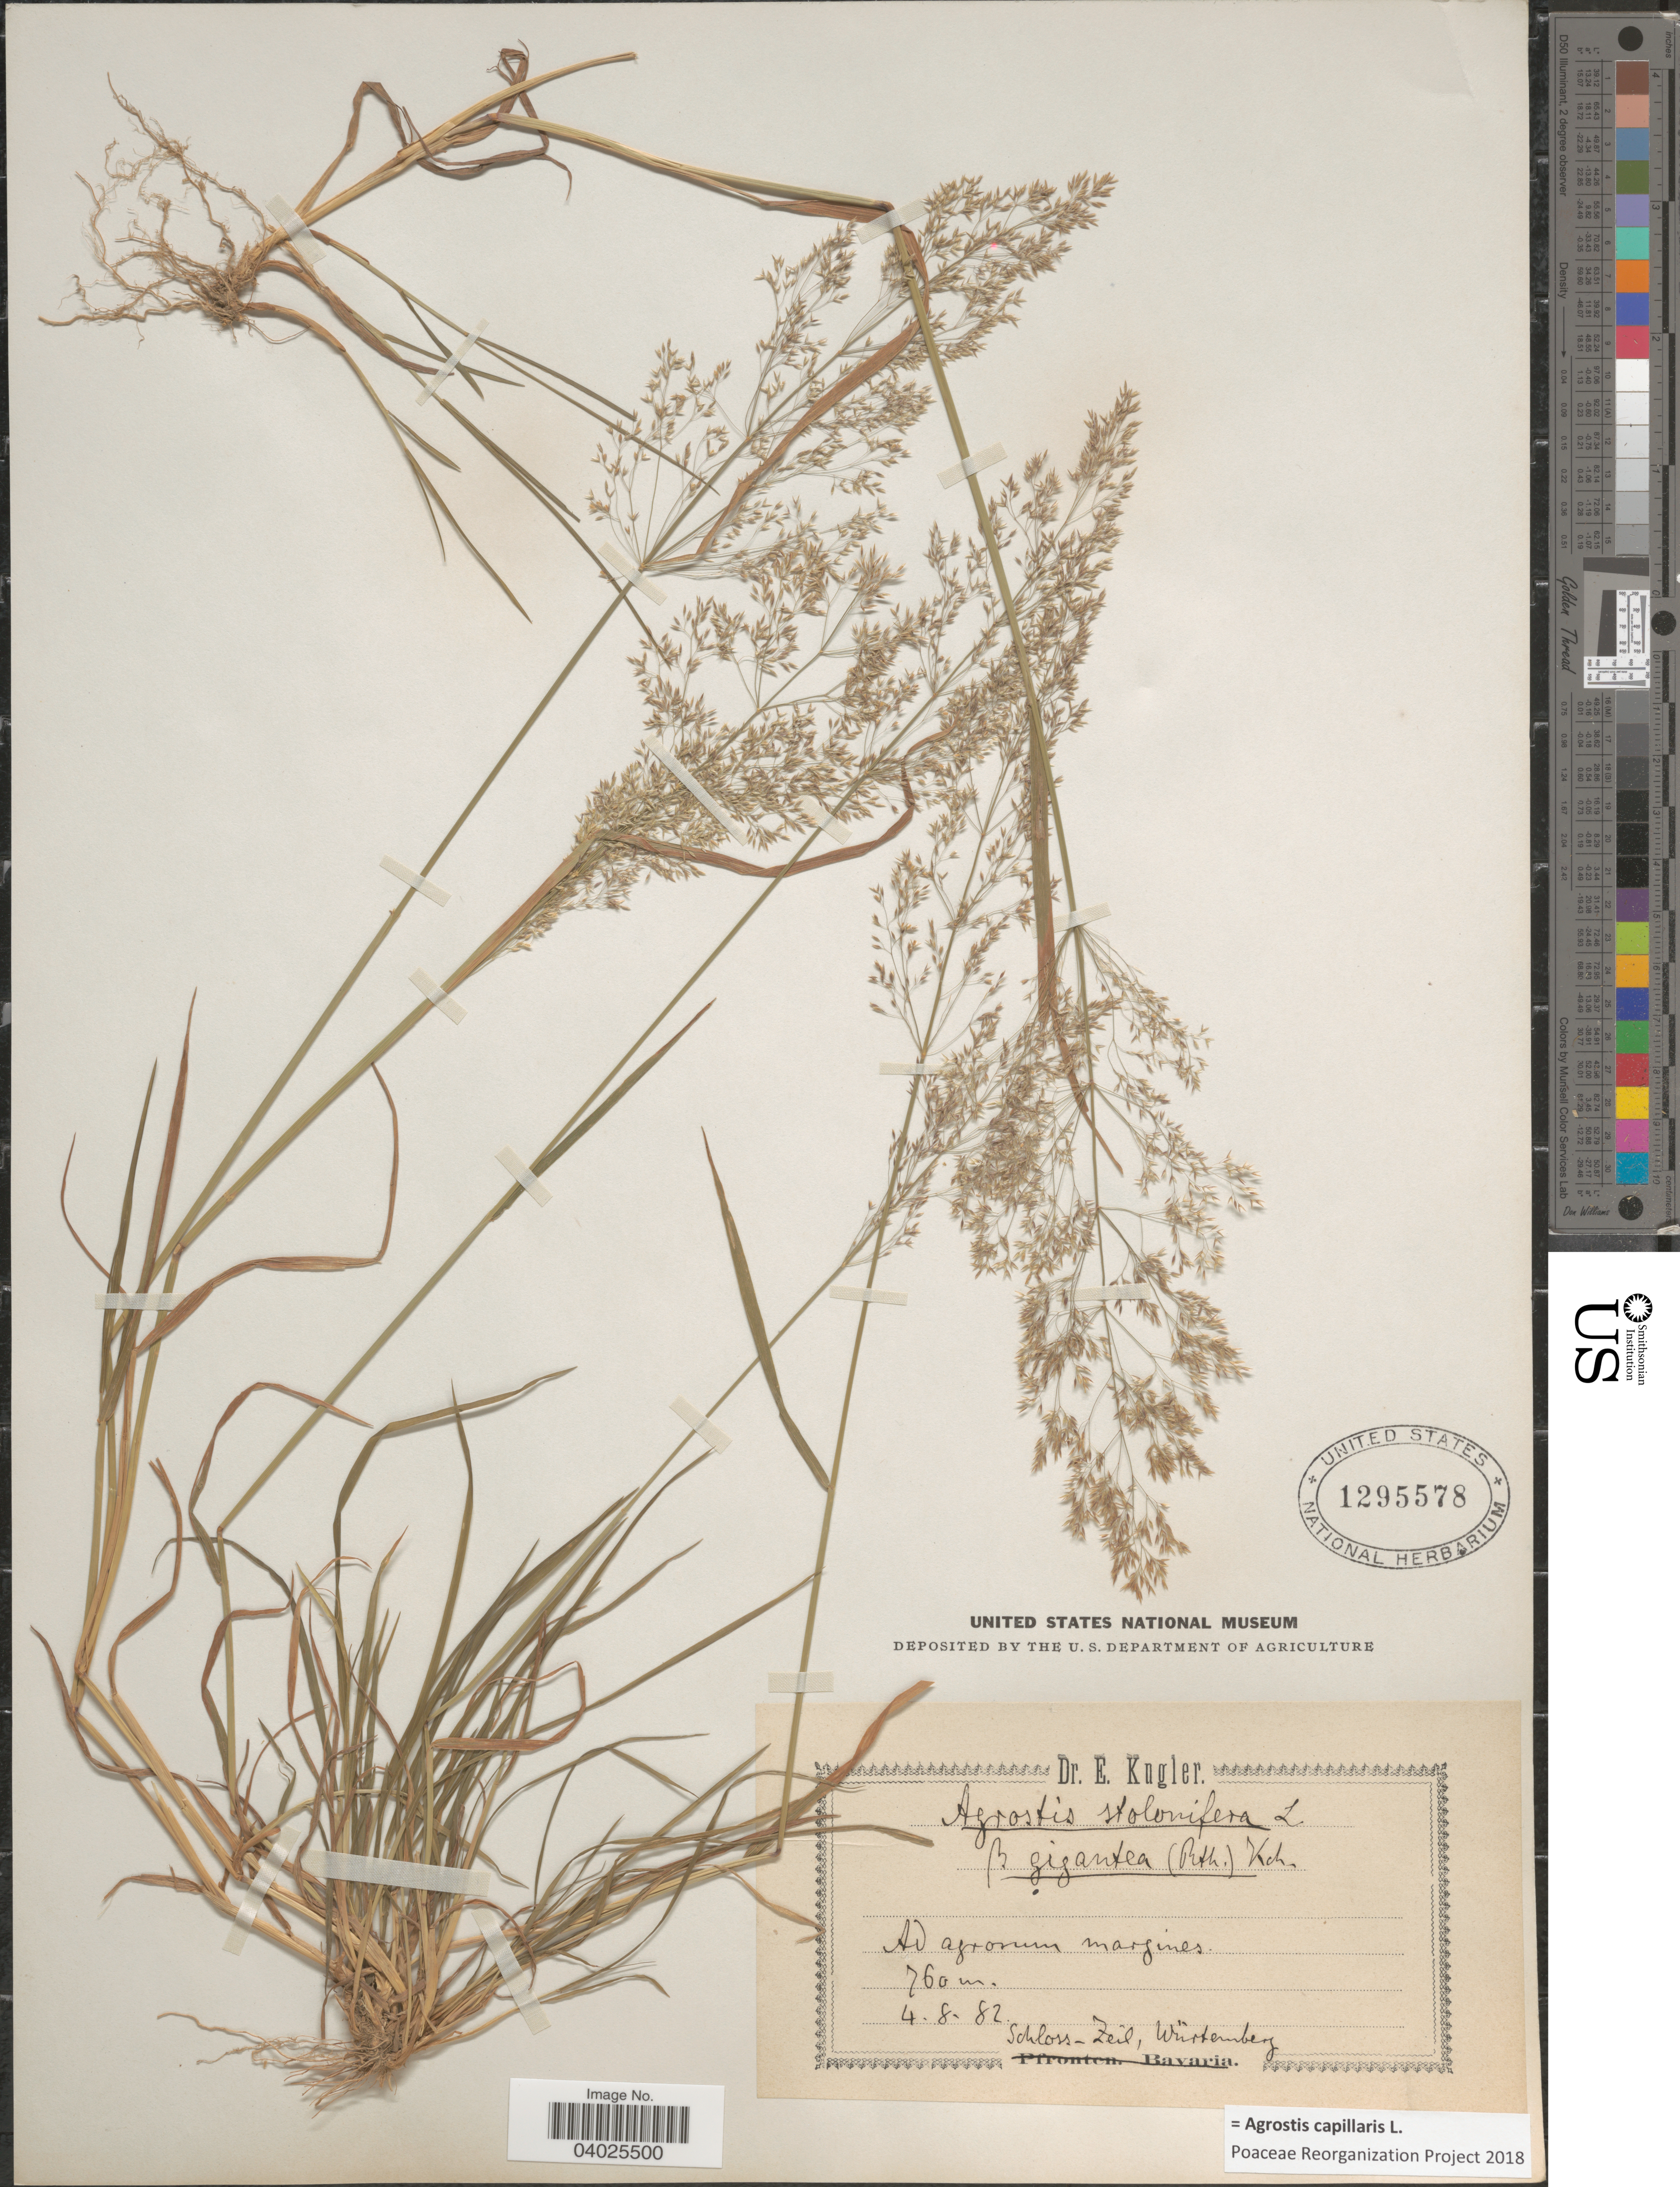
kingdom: Plantae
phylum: Tracheophyta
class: Liliopsida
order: Poales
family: Poaceae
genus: Agrostis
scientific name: Agrostis capillaris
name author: L.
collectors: E. Kugler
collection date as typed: Transcribed d/m/y: 4/8/82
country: Germany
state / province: Baden-Württemberg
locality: Ad agronum margines. Schloss-Zeil, Würtemberg.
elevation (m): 760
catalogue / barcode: US 1295578